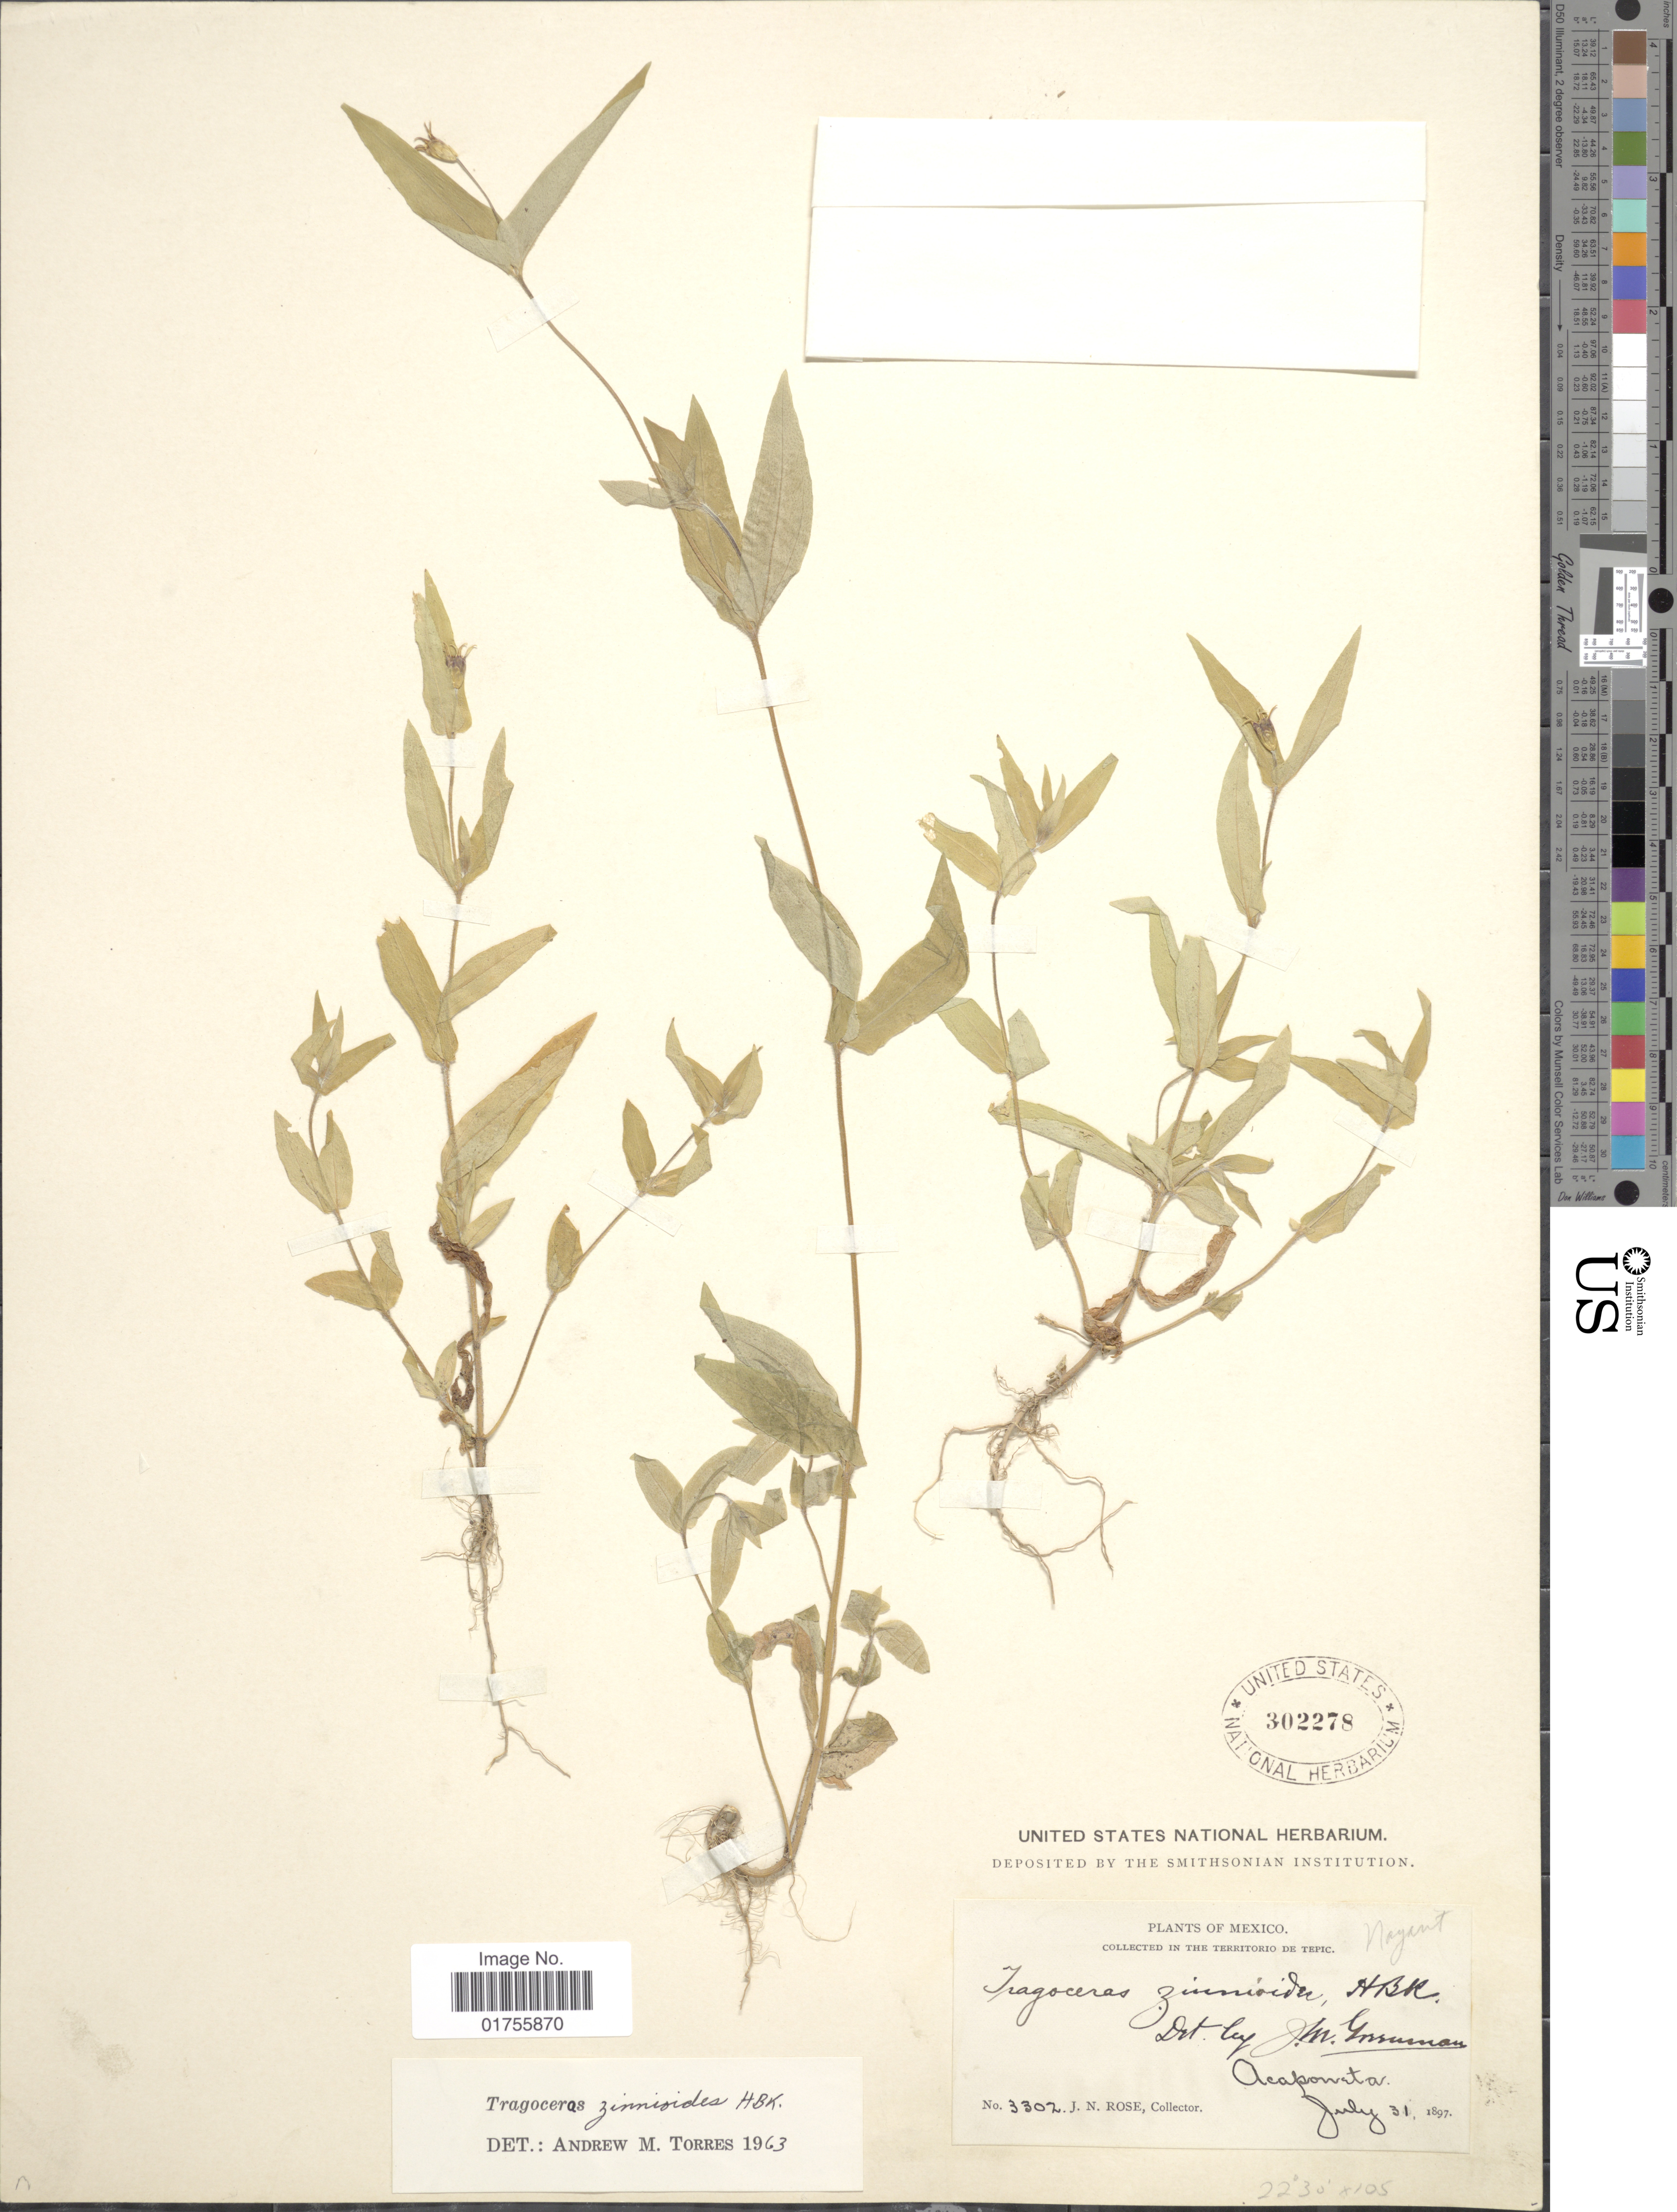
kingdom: Plantae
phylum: Tracheophyta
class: Magnoliopsida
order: Asterales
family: Asteraceae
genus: Tragoceros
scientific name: Tragoceros zinnioides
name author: Kunth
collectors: J. N. Rose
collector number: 3302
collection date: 1897-07-31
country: Mexico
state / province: Nayarit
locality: In the Territorio de Tepic, Acaponeta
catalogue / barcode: US 302278